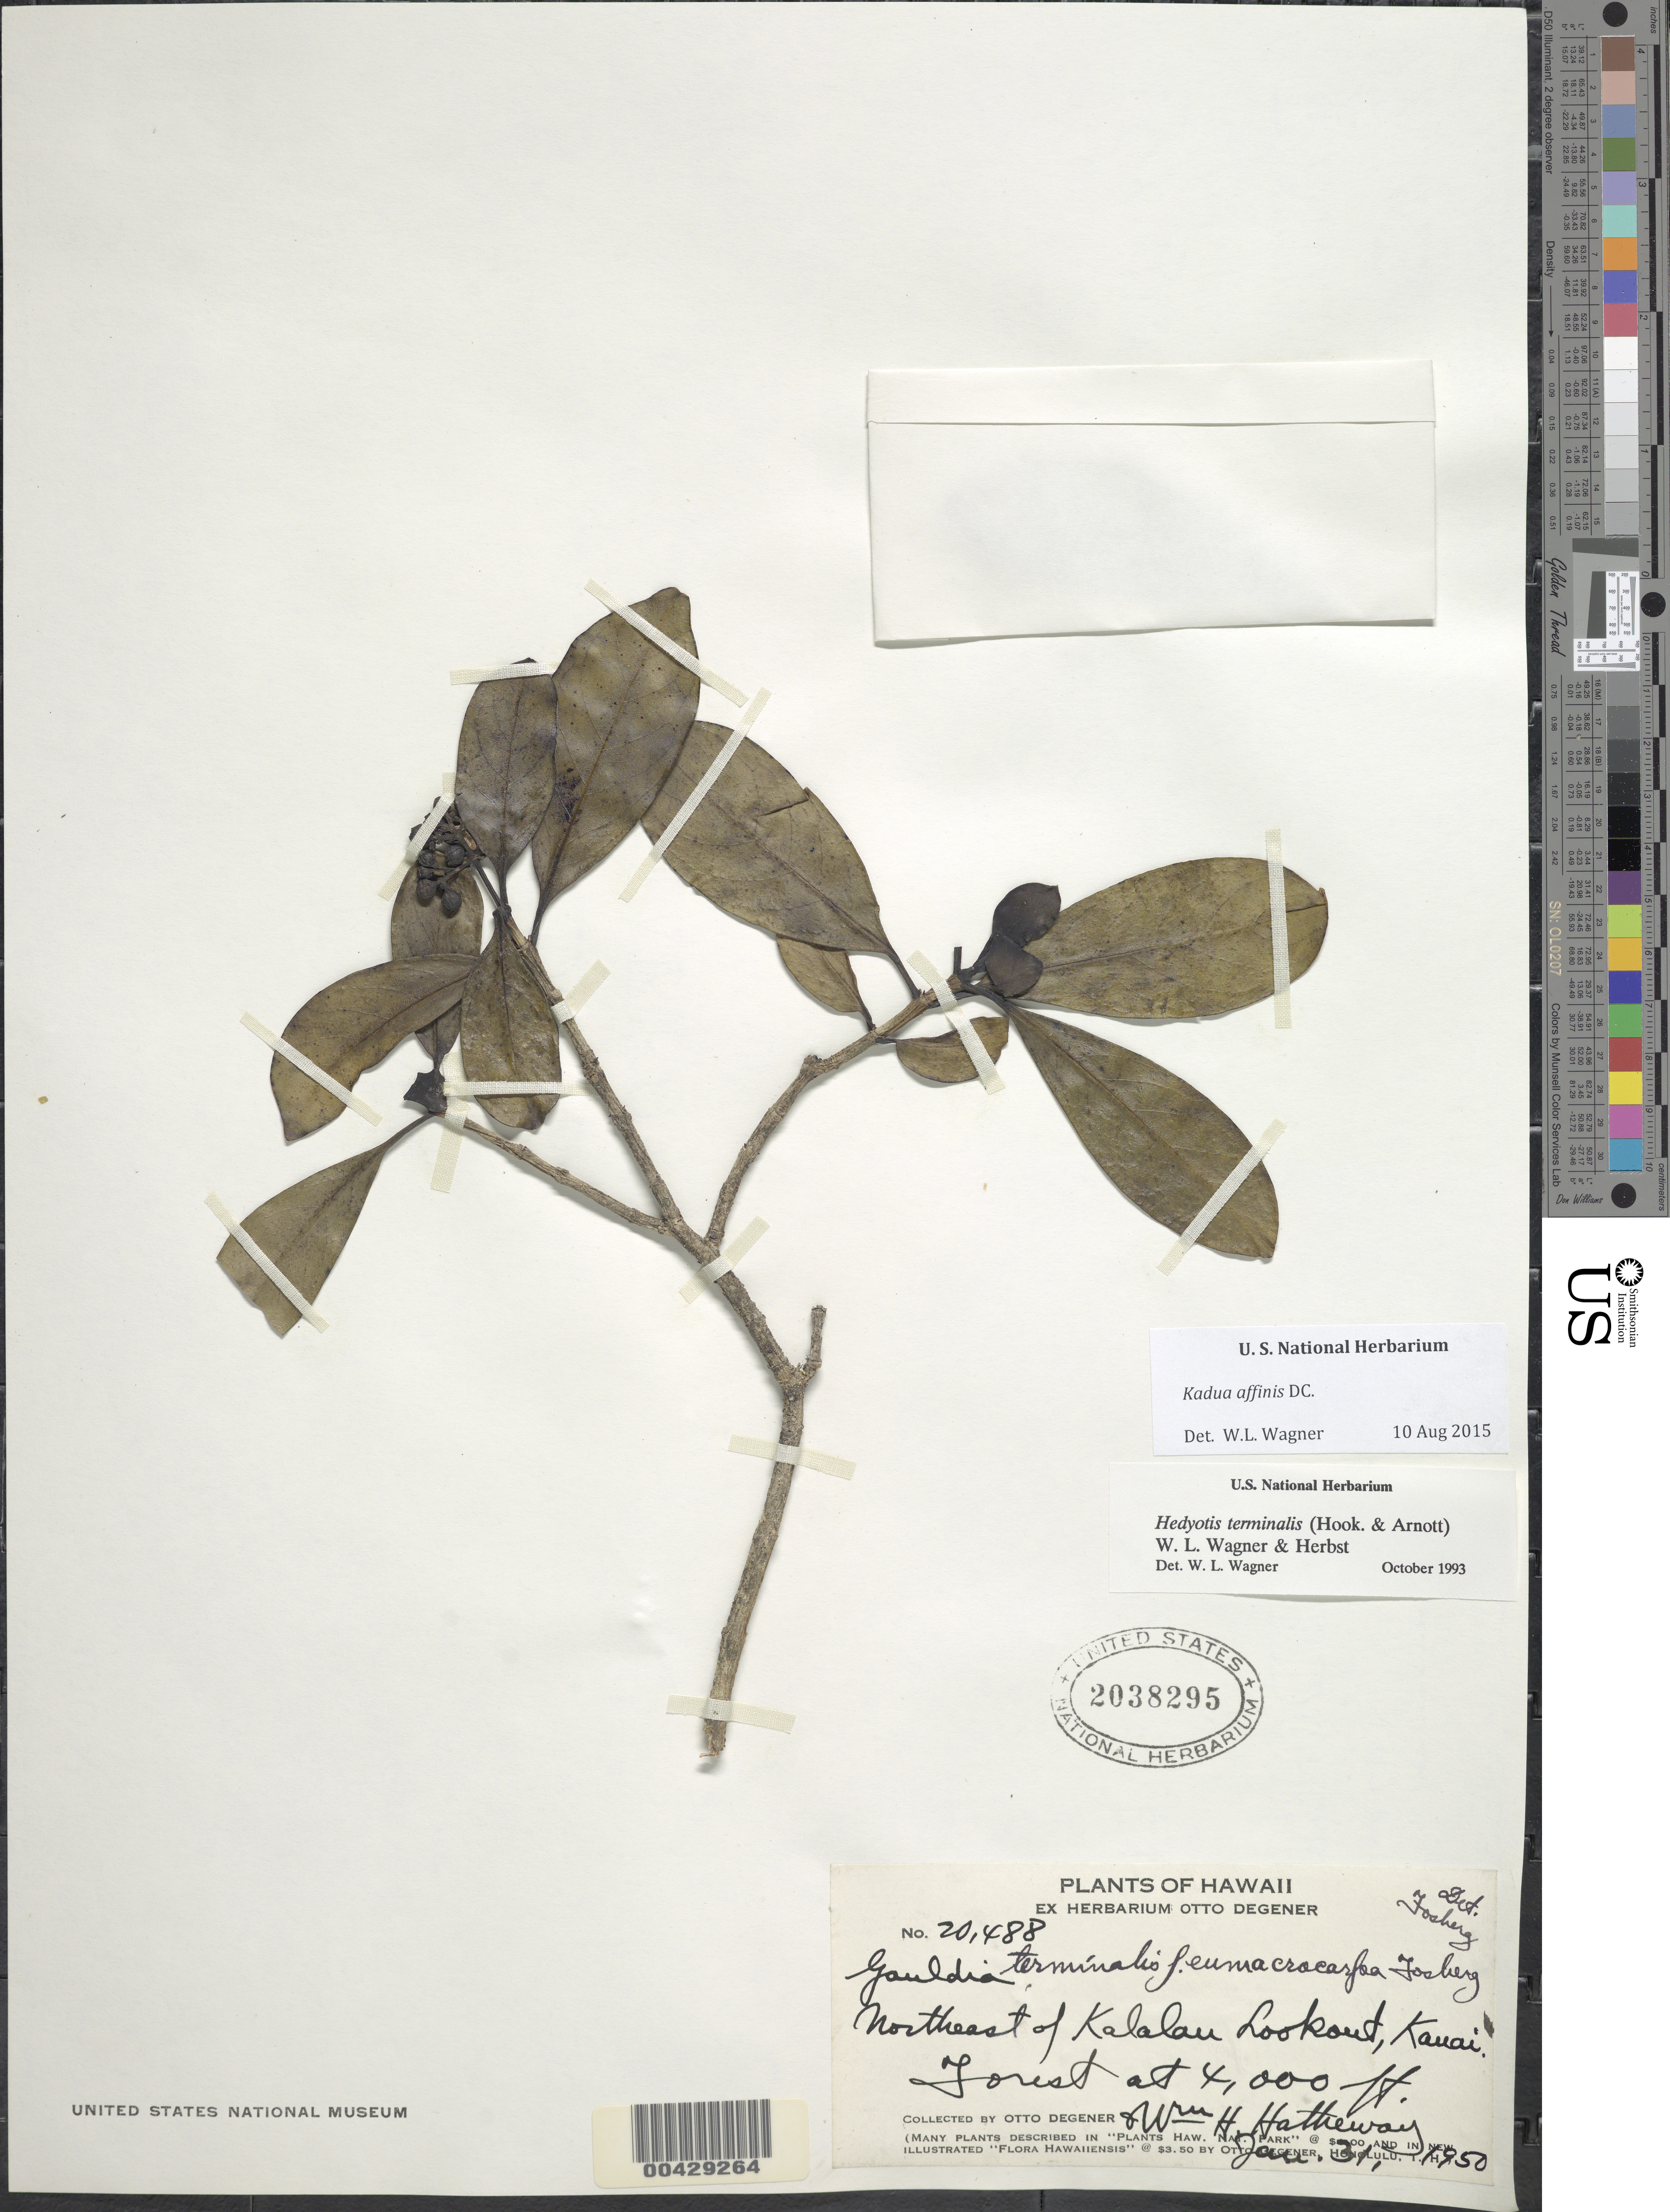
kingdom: Plantae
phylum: Tracheophyta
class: Magnoliopsida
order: Gentianales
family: Rubiaceae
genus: Kadua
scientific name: Kadua affinis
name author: DC.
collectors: O. Degener & W. Hatheway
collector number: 20488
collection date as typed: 31 Jan 1950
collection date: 1950-01-31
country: United States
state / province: Hawaii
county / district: Kauai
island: Kaua'i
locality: Northeast of Kalalau Lookout.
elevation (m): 1219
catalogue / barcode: US 2038295